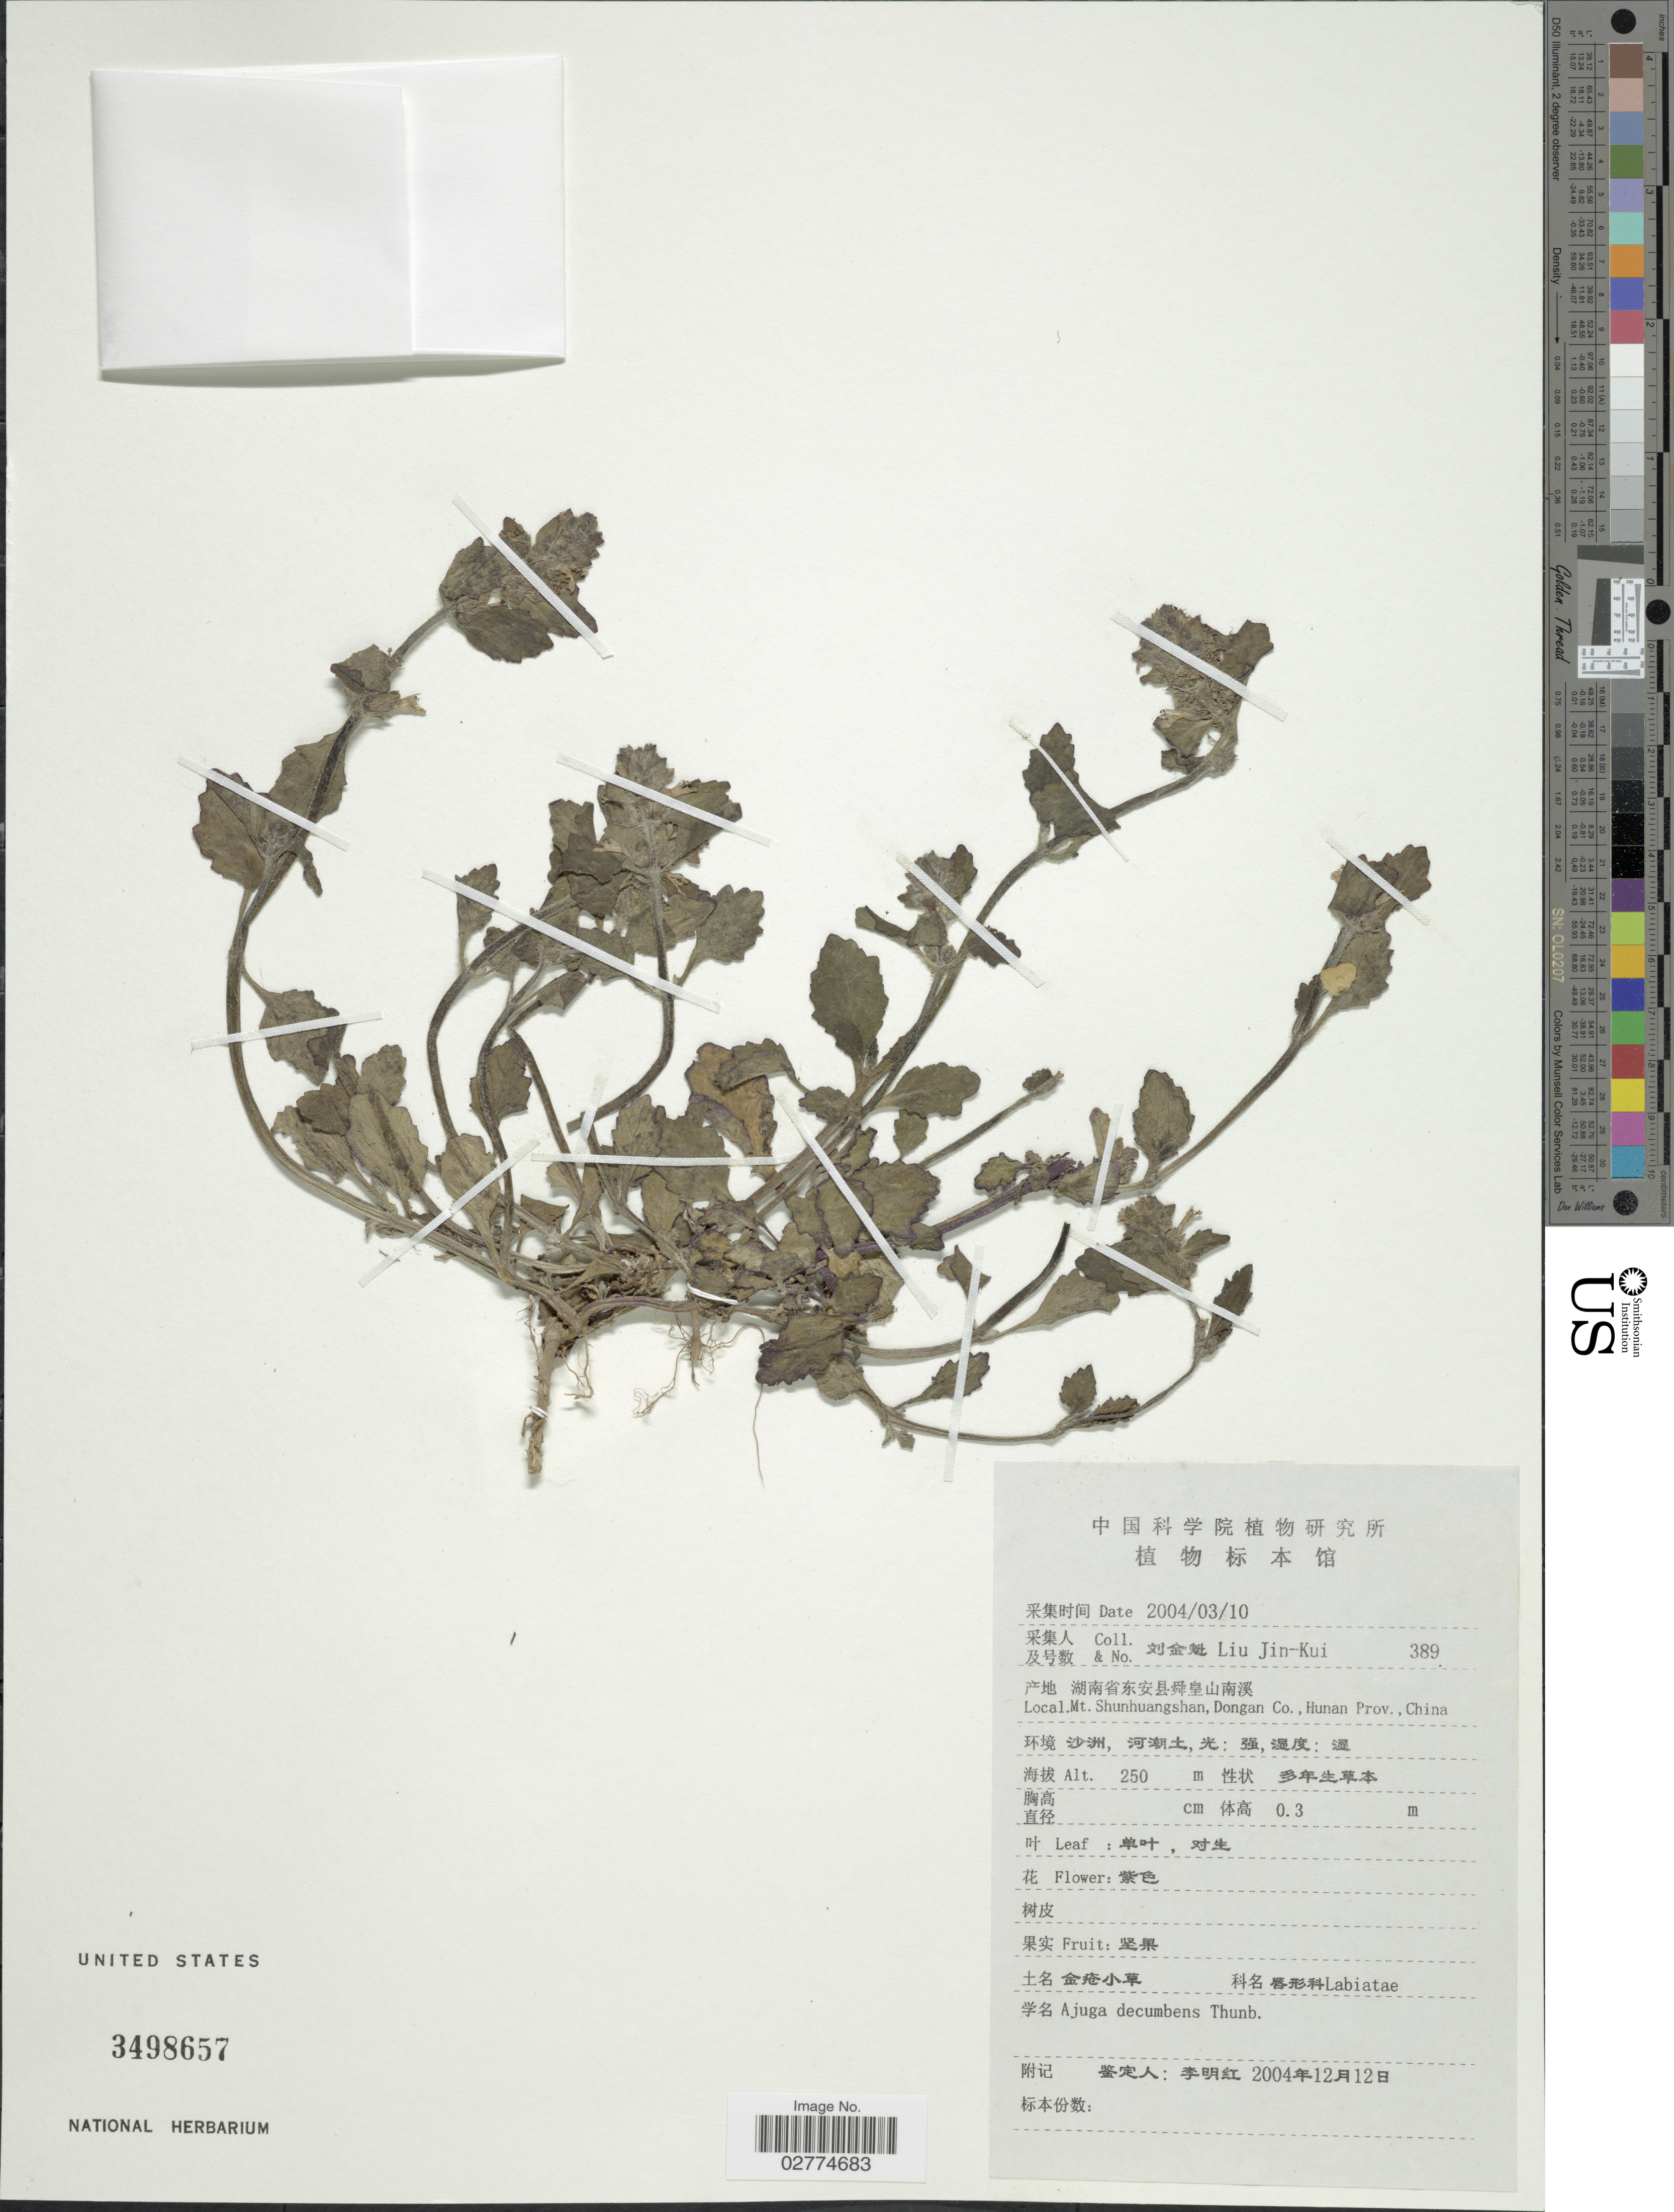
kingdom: Plantae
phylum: Tracheophyta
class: Magnoliopsida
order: Lamiales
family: Lamiaceae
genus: Ajuga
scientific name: Ajuga decumbens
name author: Thunb.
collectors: Liu Jin-Kui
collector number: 389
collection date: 2004-03-10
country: China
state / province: Hunan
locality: Mt. Shunhuangshan, Dongan Co., Hunan Prov.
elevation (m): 250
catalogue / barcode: US 3498657